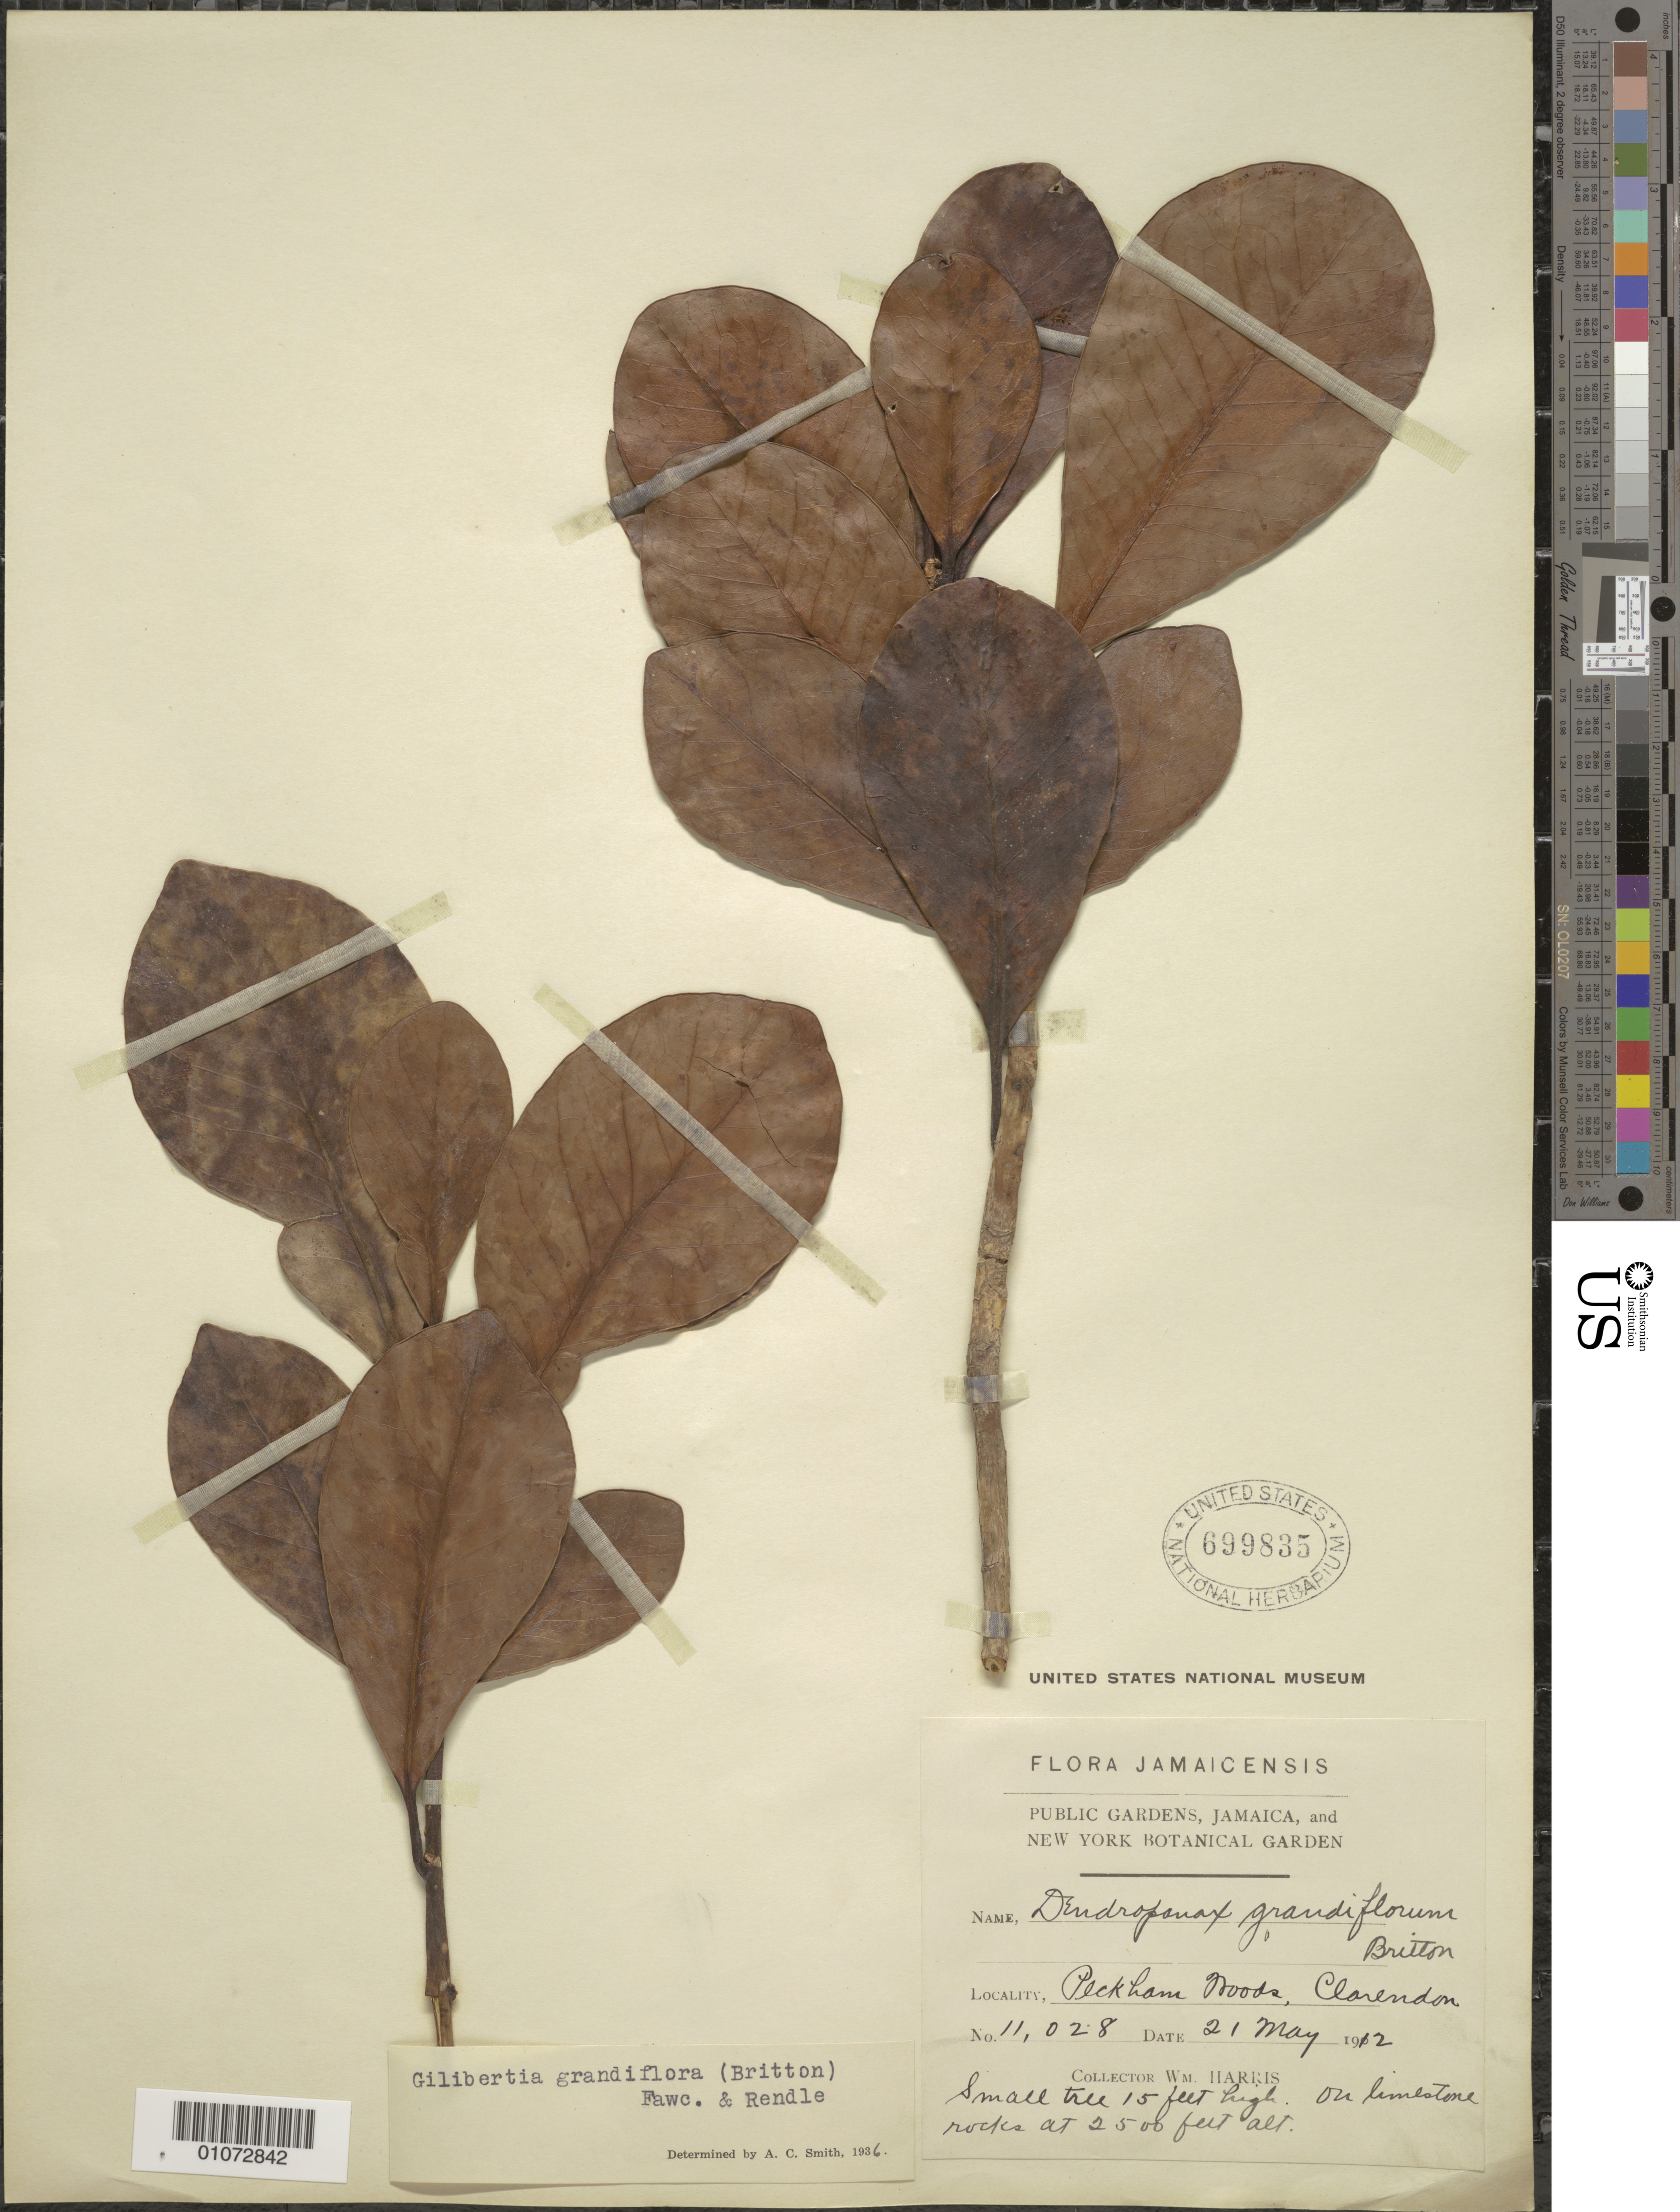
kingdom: Plantae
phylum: Tracheophyta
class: Magnoliopsida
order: Apiales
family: Araliaceae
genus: Dendropanax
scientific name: Dendropanax cuneifolius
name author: (C. Wright ex Griseb.) Seem.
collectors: W. Harris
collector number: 11028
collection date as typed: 21 May 1912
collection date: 1912-05-21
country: Jamaica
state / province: Clarendon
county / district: Peckham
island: Jamaica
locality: Peckham Woods. On limestone rocks.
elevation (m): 762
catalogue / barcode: US 699835